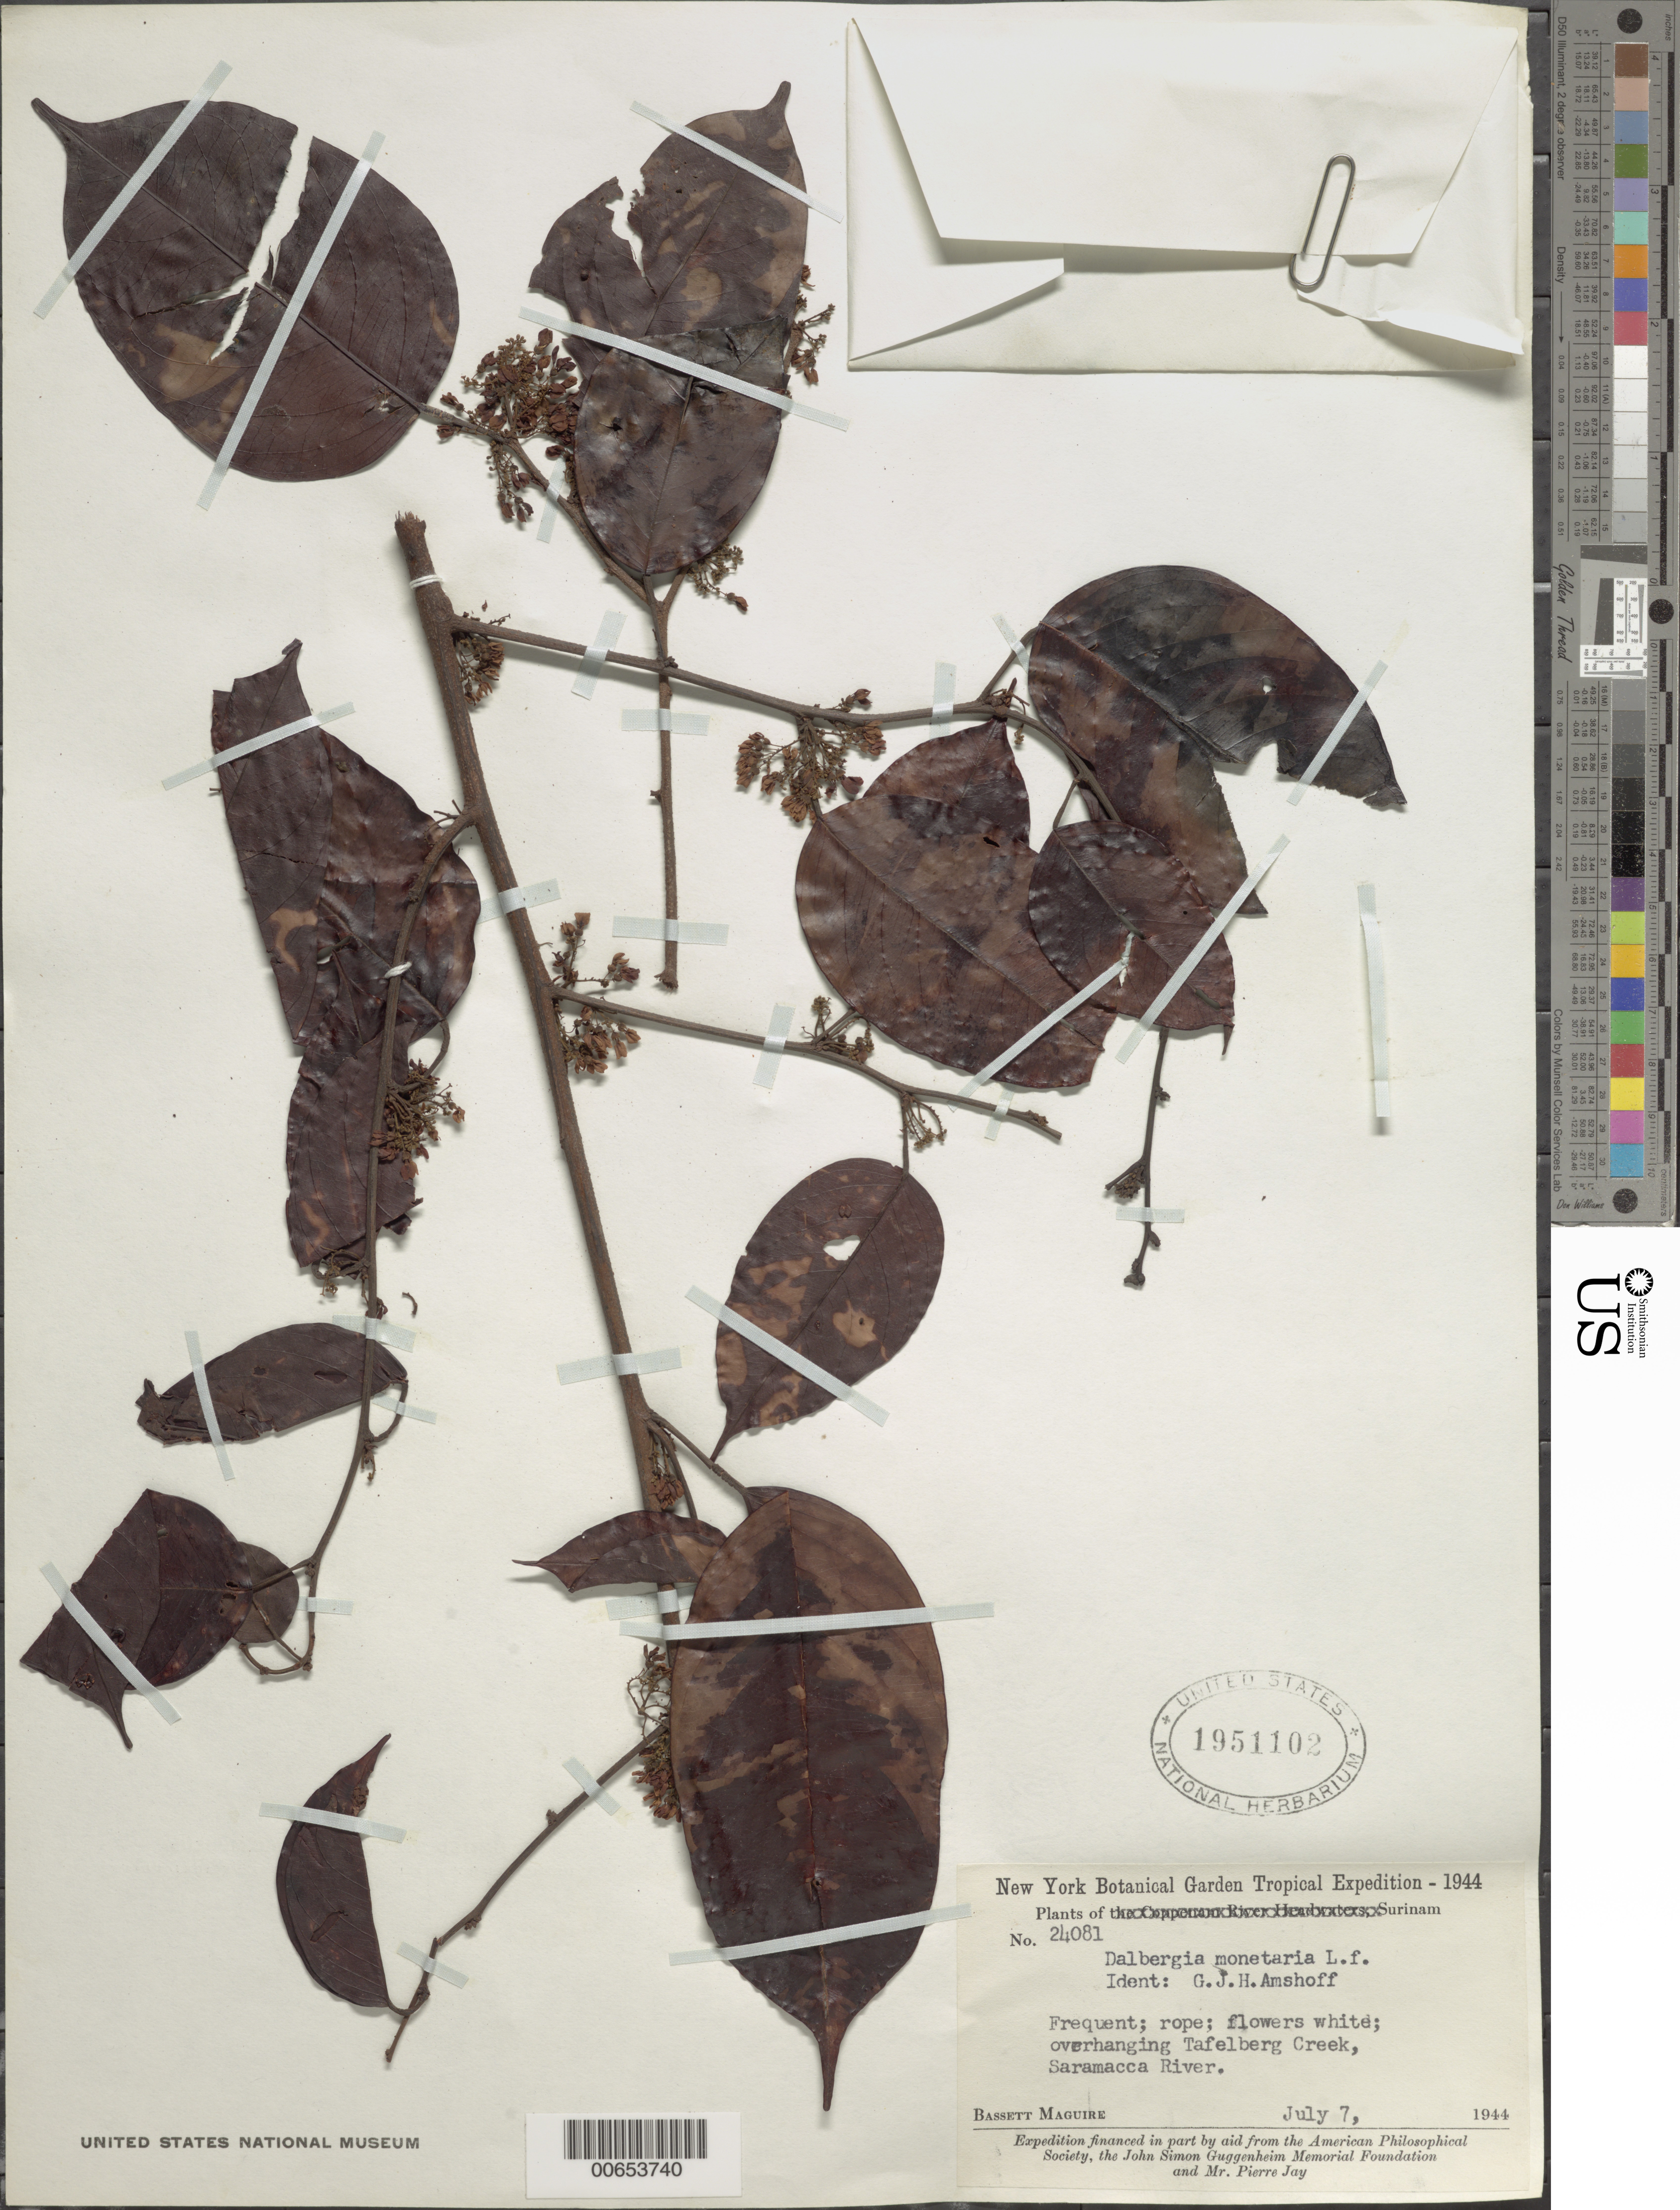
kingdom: Plantae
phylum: Tracheophyta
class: Magnoliopsida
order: Fabales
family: Fabaceae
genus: Dalbergia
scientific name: Dalbergia monetaria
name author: L. f.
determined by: Amshoff, G. J. H.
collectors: B. Maguire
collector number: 24081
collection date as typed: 7-Jul-44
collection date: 1944-07-07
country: Suriname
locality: Saramacca River, Tafelberg Creek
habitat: Overhanging creek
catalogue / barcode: US 1951102